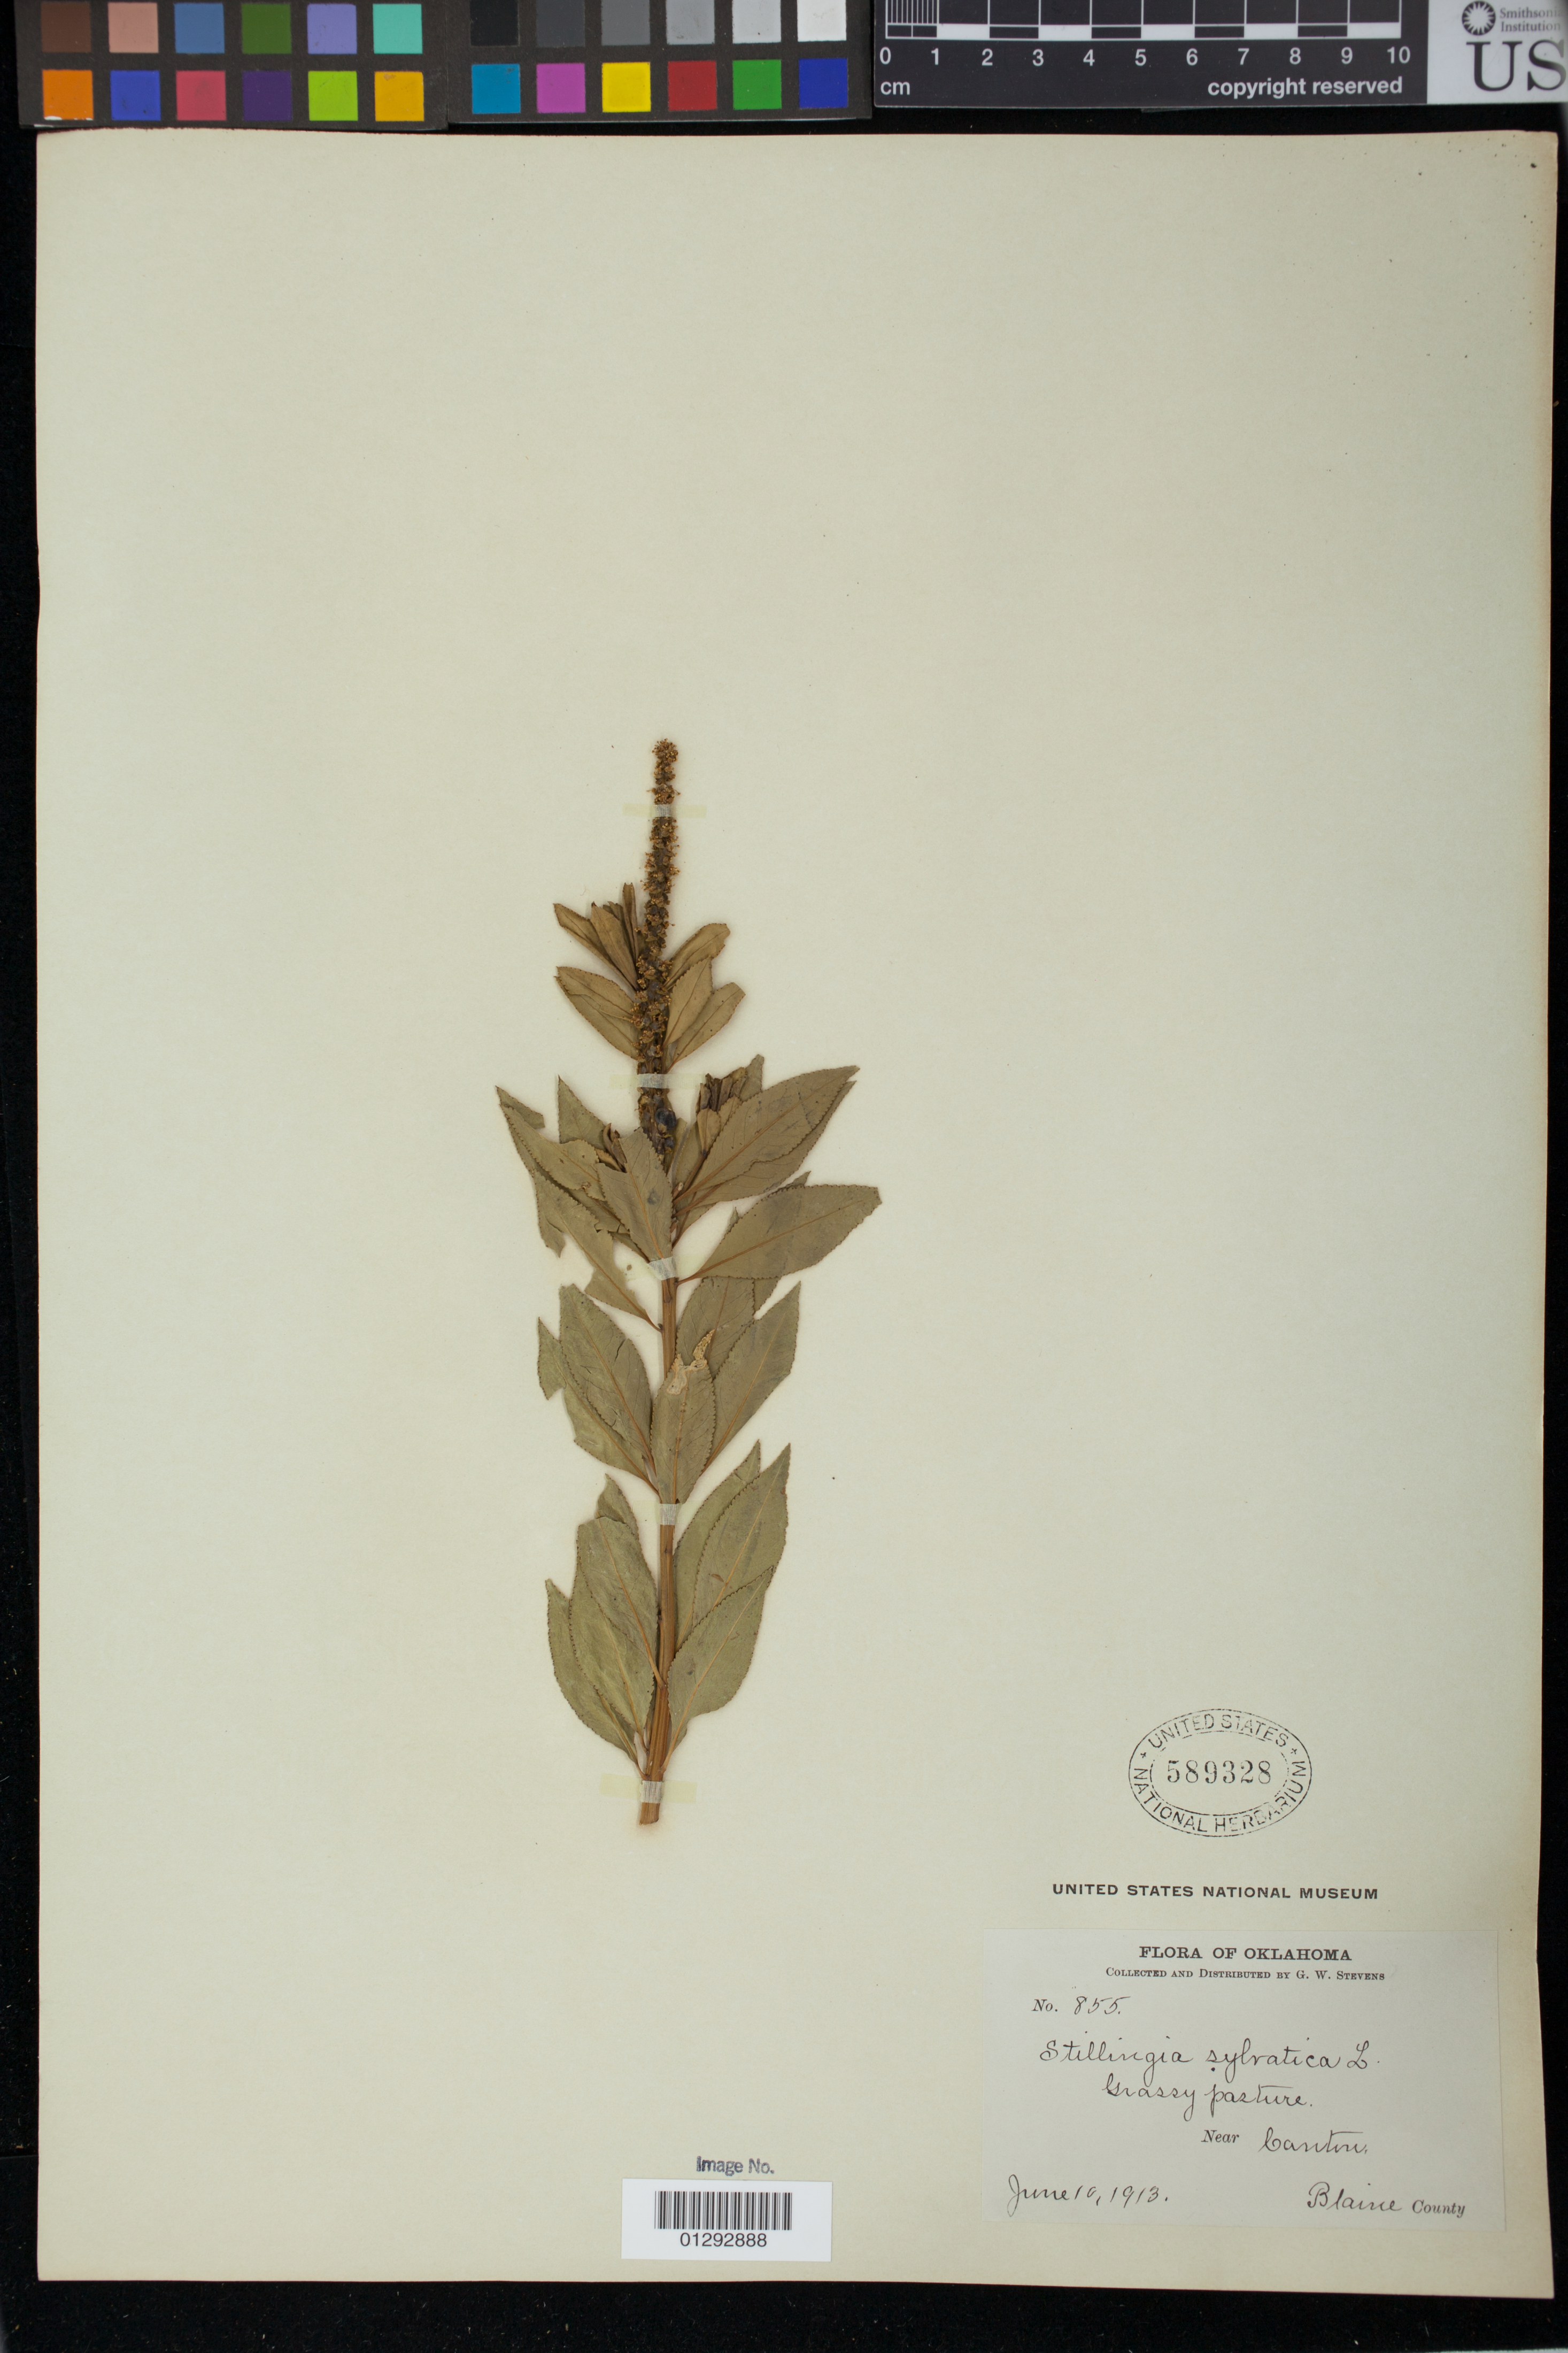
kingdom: Plantae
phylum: Tracheophyta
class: Magnoliopsida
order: Malpighiales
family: Euphorbiaceae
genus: Stillingia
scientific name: Stillingia sylvatica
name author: L.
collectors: G. W. Stevens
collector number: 855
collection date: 1913-06-10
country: United States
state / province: Oklahoma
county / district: Blaine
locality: near Canton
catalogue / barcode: US 589328